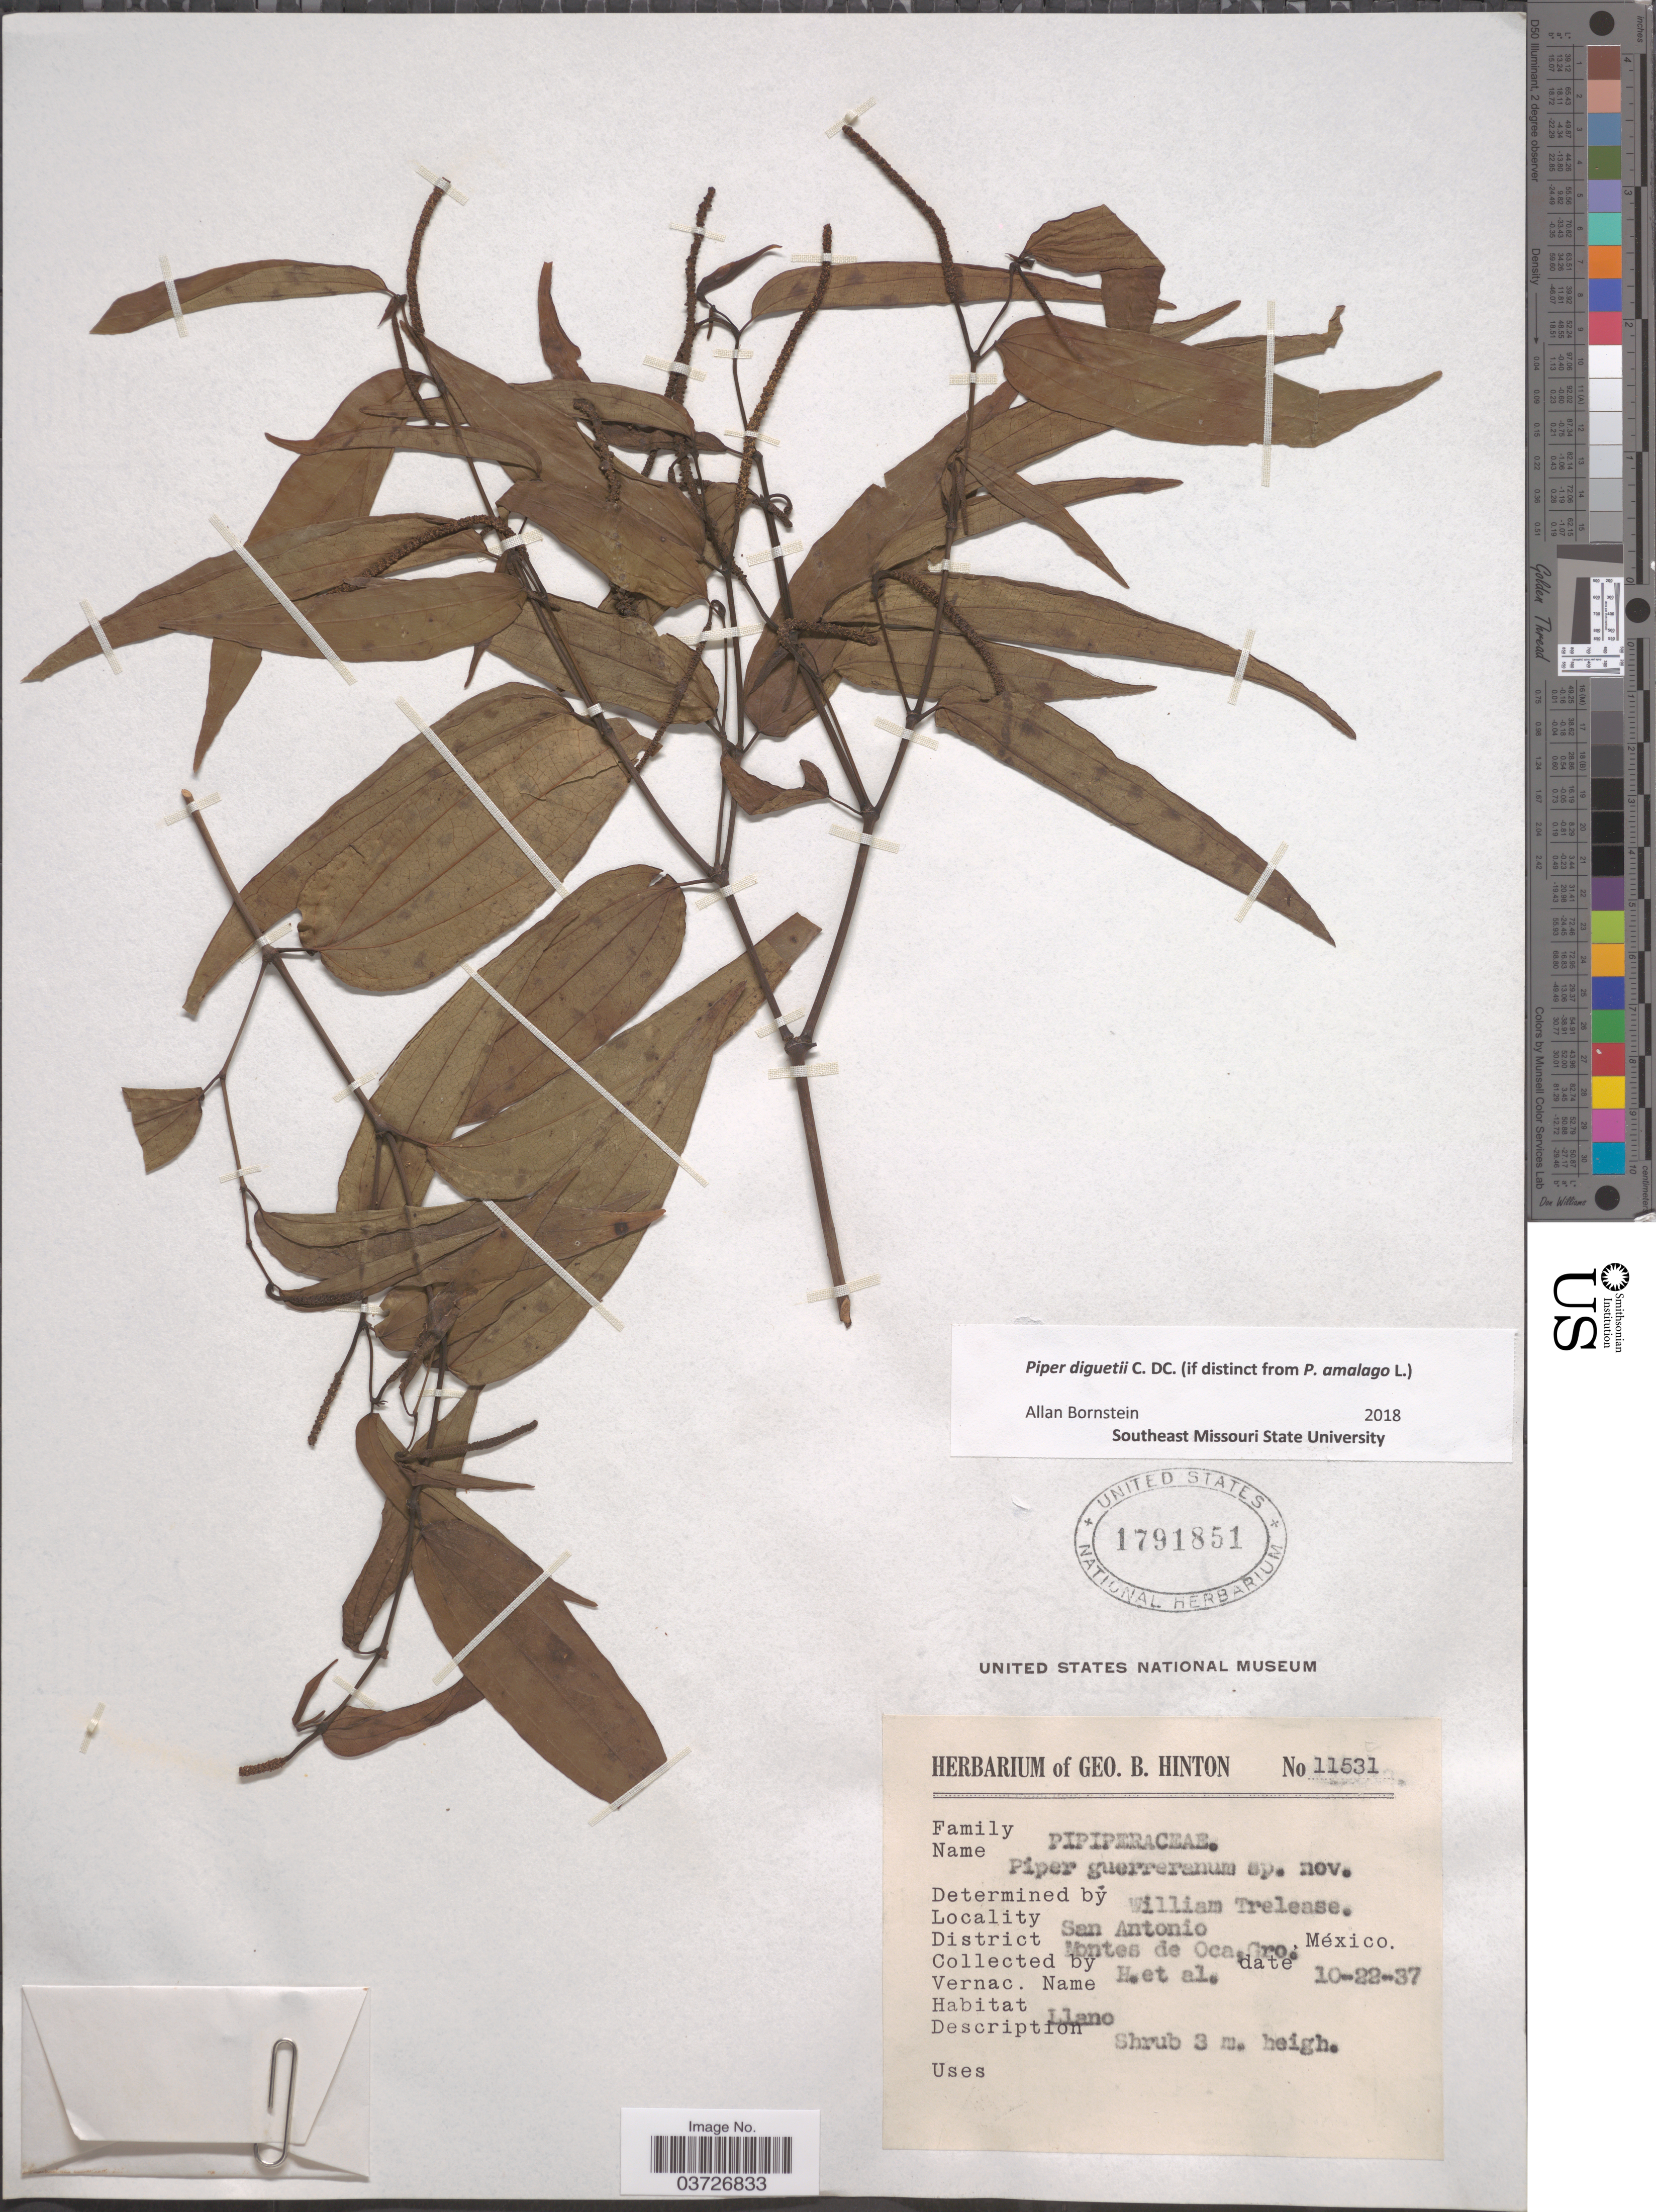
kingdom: Plantae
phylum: Tracheophyta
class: Magnoliopsida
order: Piperales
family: Piperaceae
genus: Piper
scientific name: Piper diguetii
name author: C. DC.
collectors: G. B. Hinton & et al.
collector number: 11531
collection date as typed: Transcribed d/m/y: 22/10/37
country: Mexico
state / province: Guerrero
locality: San Antonio. District Montes de Oca.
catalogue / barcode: US 1791851